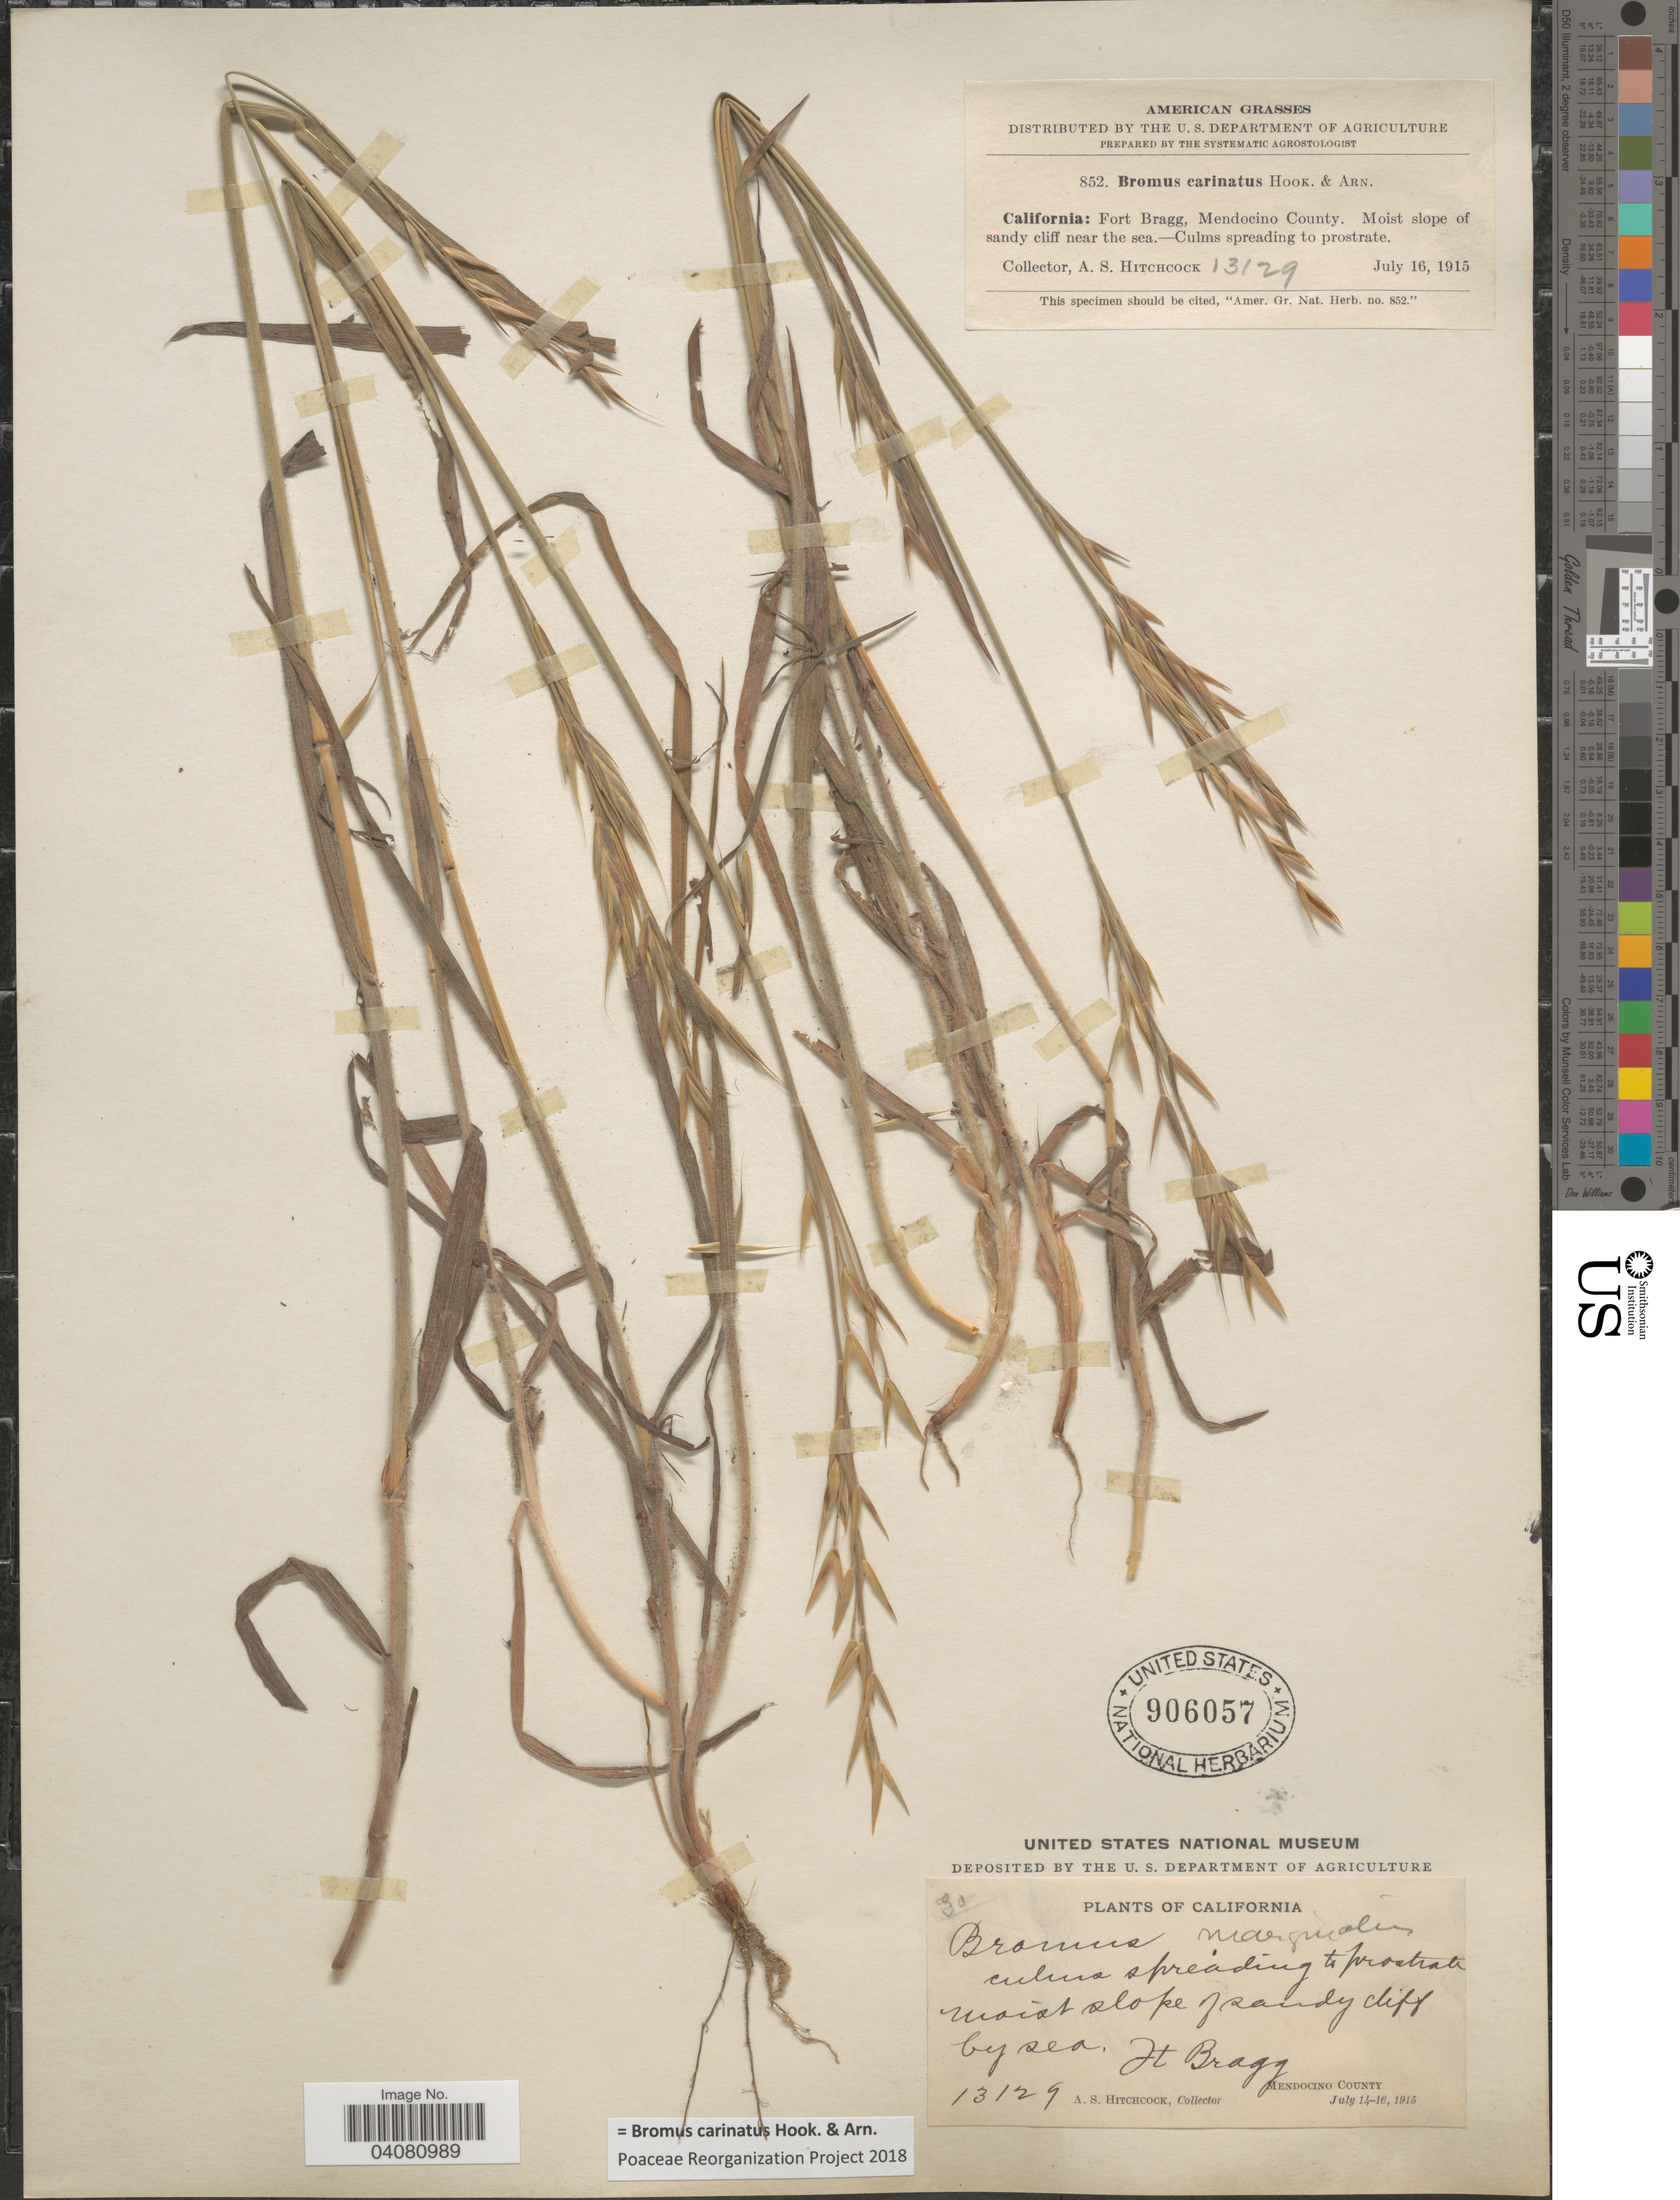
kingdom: Plantae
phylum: Tracheophyta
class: Liliopsida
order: Poales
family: Poaceae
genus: Bromus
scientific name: Bromus carinatus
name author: Hook. & Arn.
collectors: A. S. Hitchcock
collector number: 13129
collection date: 1915-07-16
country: United States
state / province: California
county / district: Mendocino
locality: Fort Bragg. Mendocino County. Moist slope of sandy cliff near the sea.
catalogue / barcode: US 906057